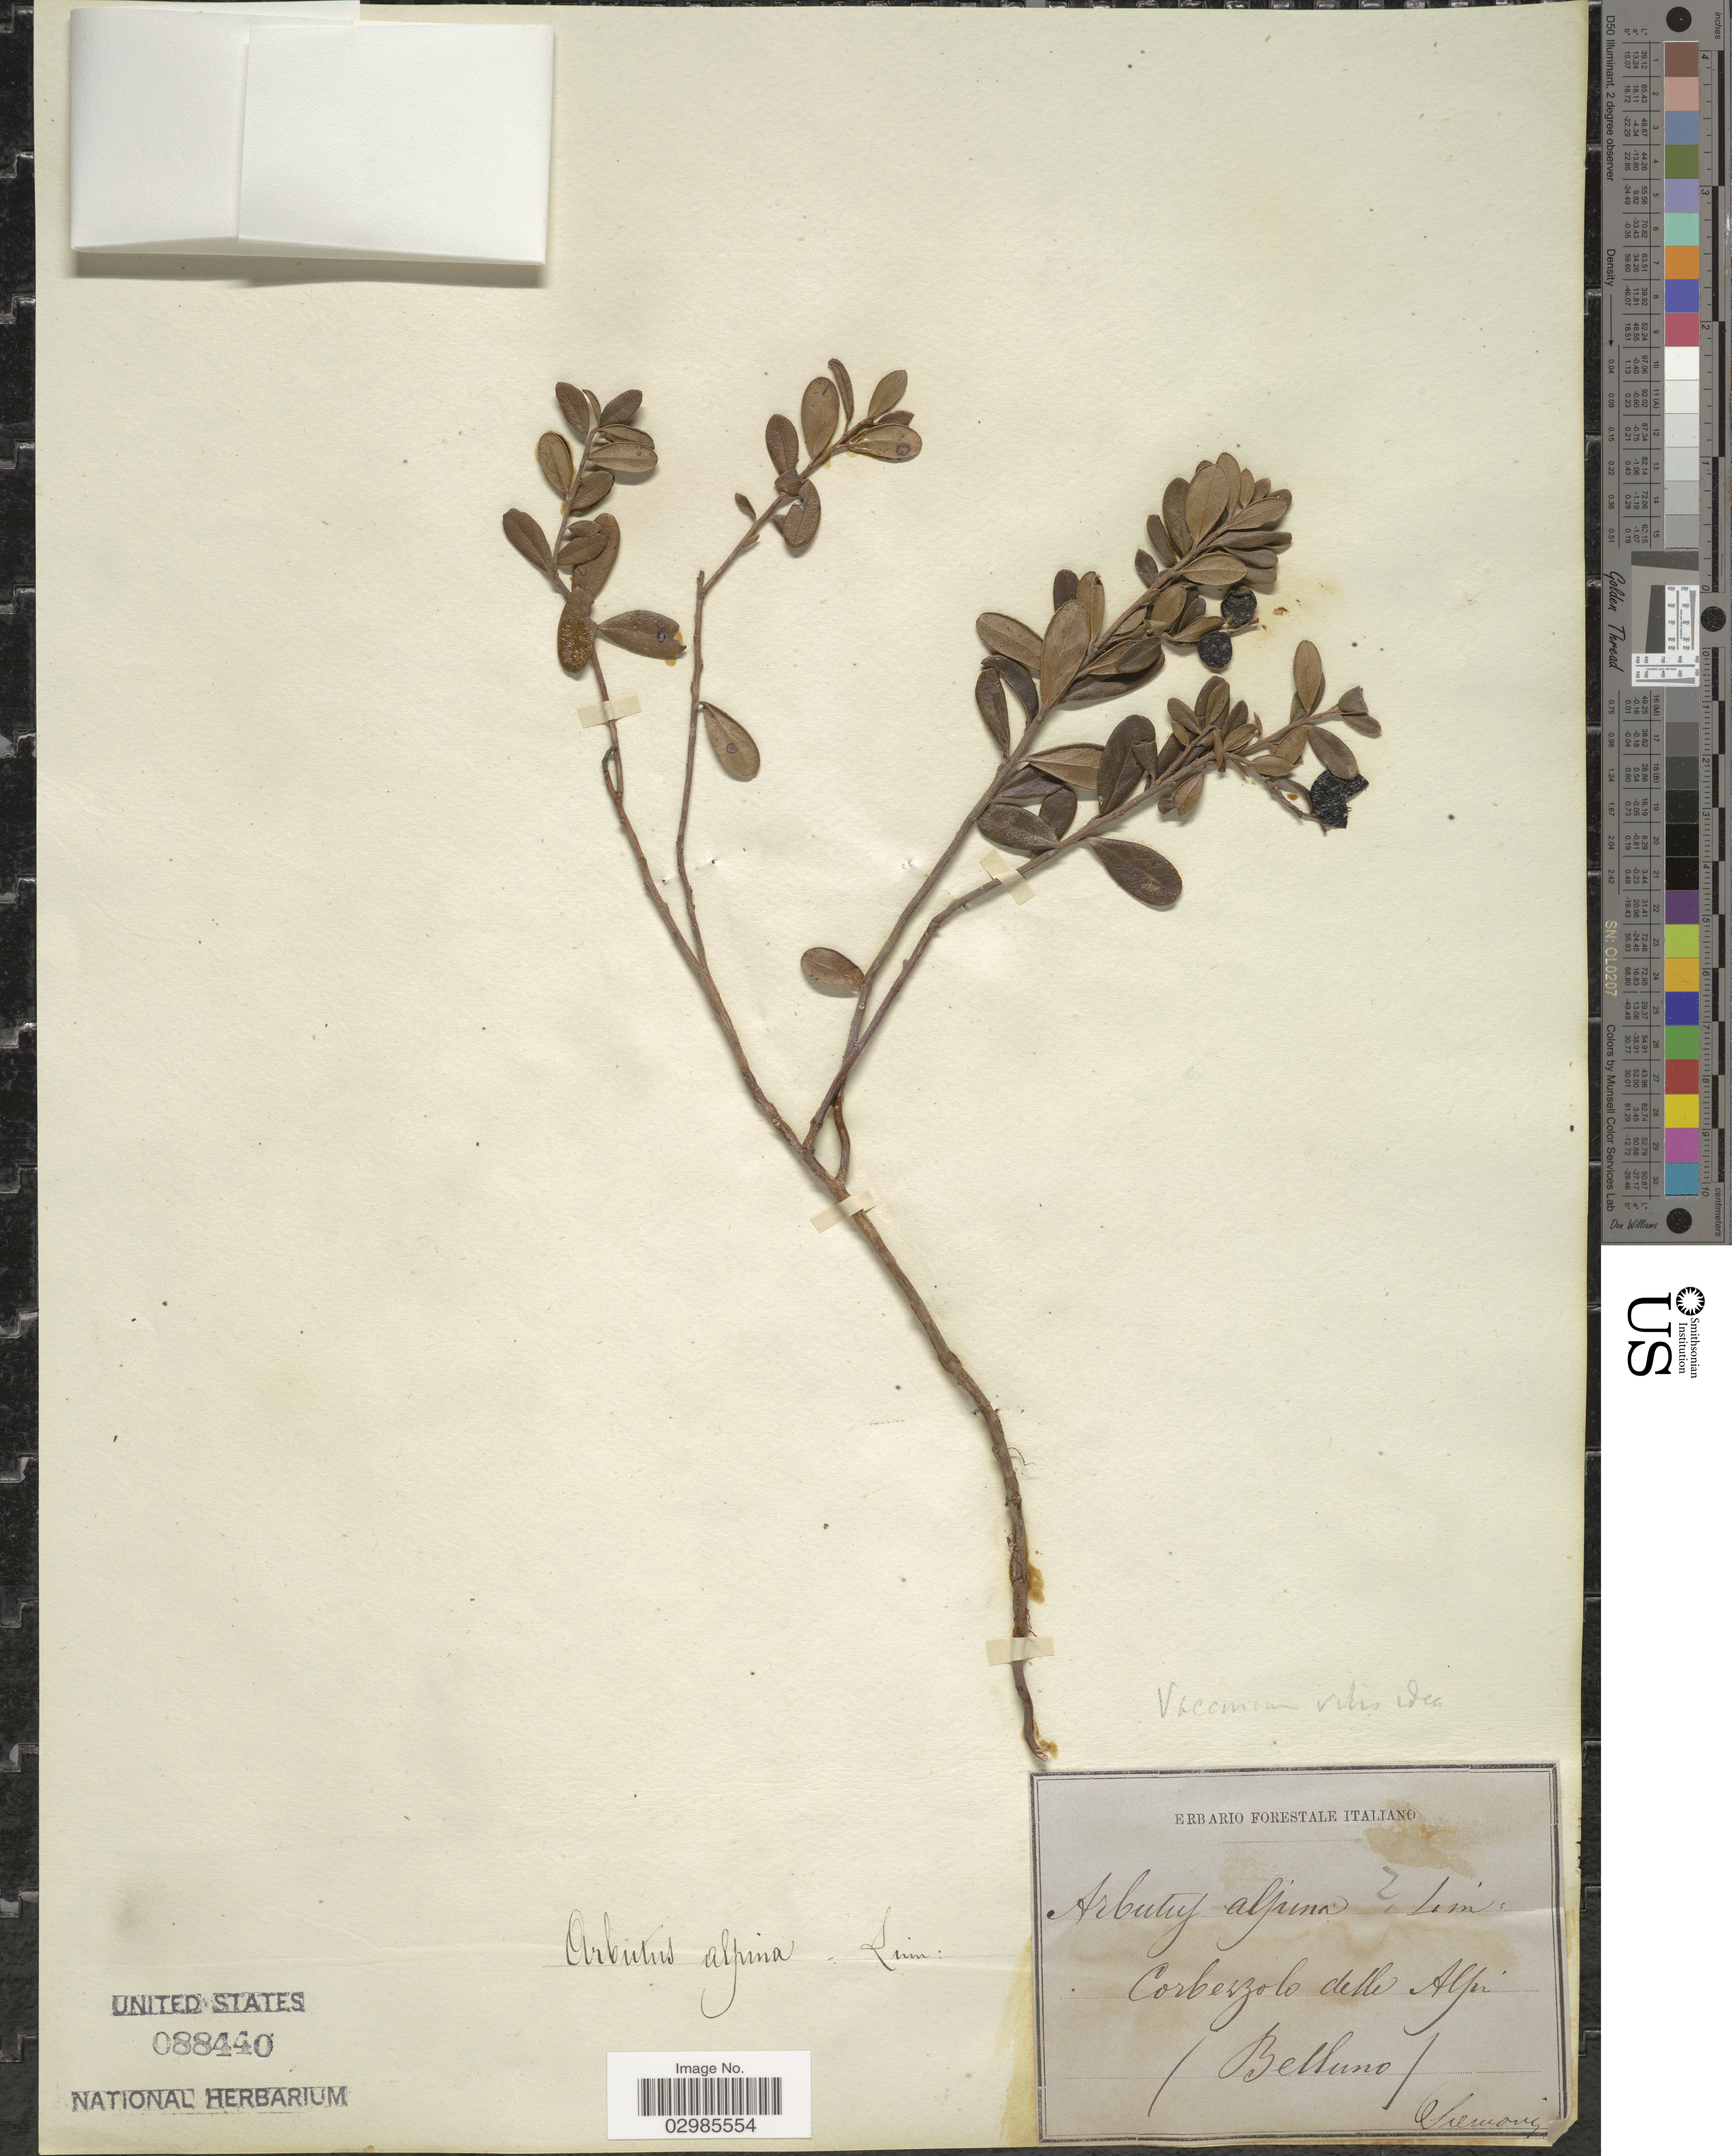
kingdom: Plantae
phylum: Tracheophyta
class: Magnoliopsida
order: Ericales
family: Ericaceae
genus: Arctostaphylos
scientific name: Arctostaphylos alpina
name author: (L.) Spreng.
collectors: Siemoni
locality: Corbezzolo delle Alpi (Belluno).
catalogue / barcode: US 88440